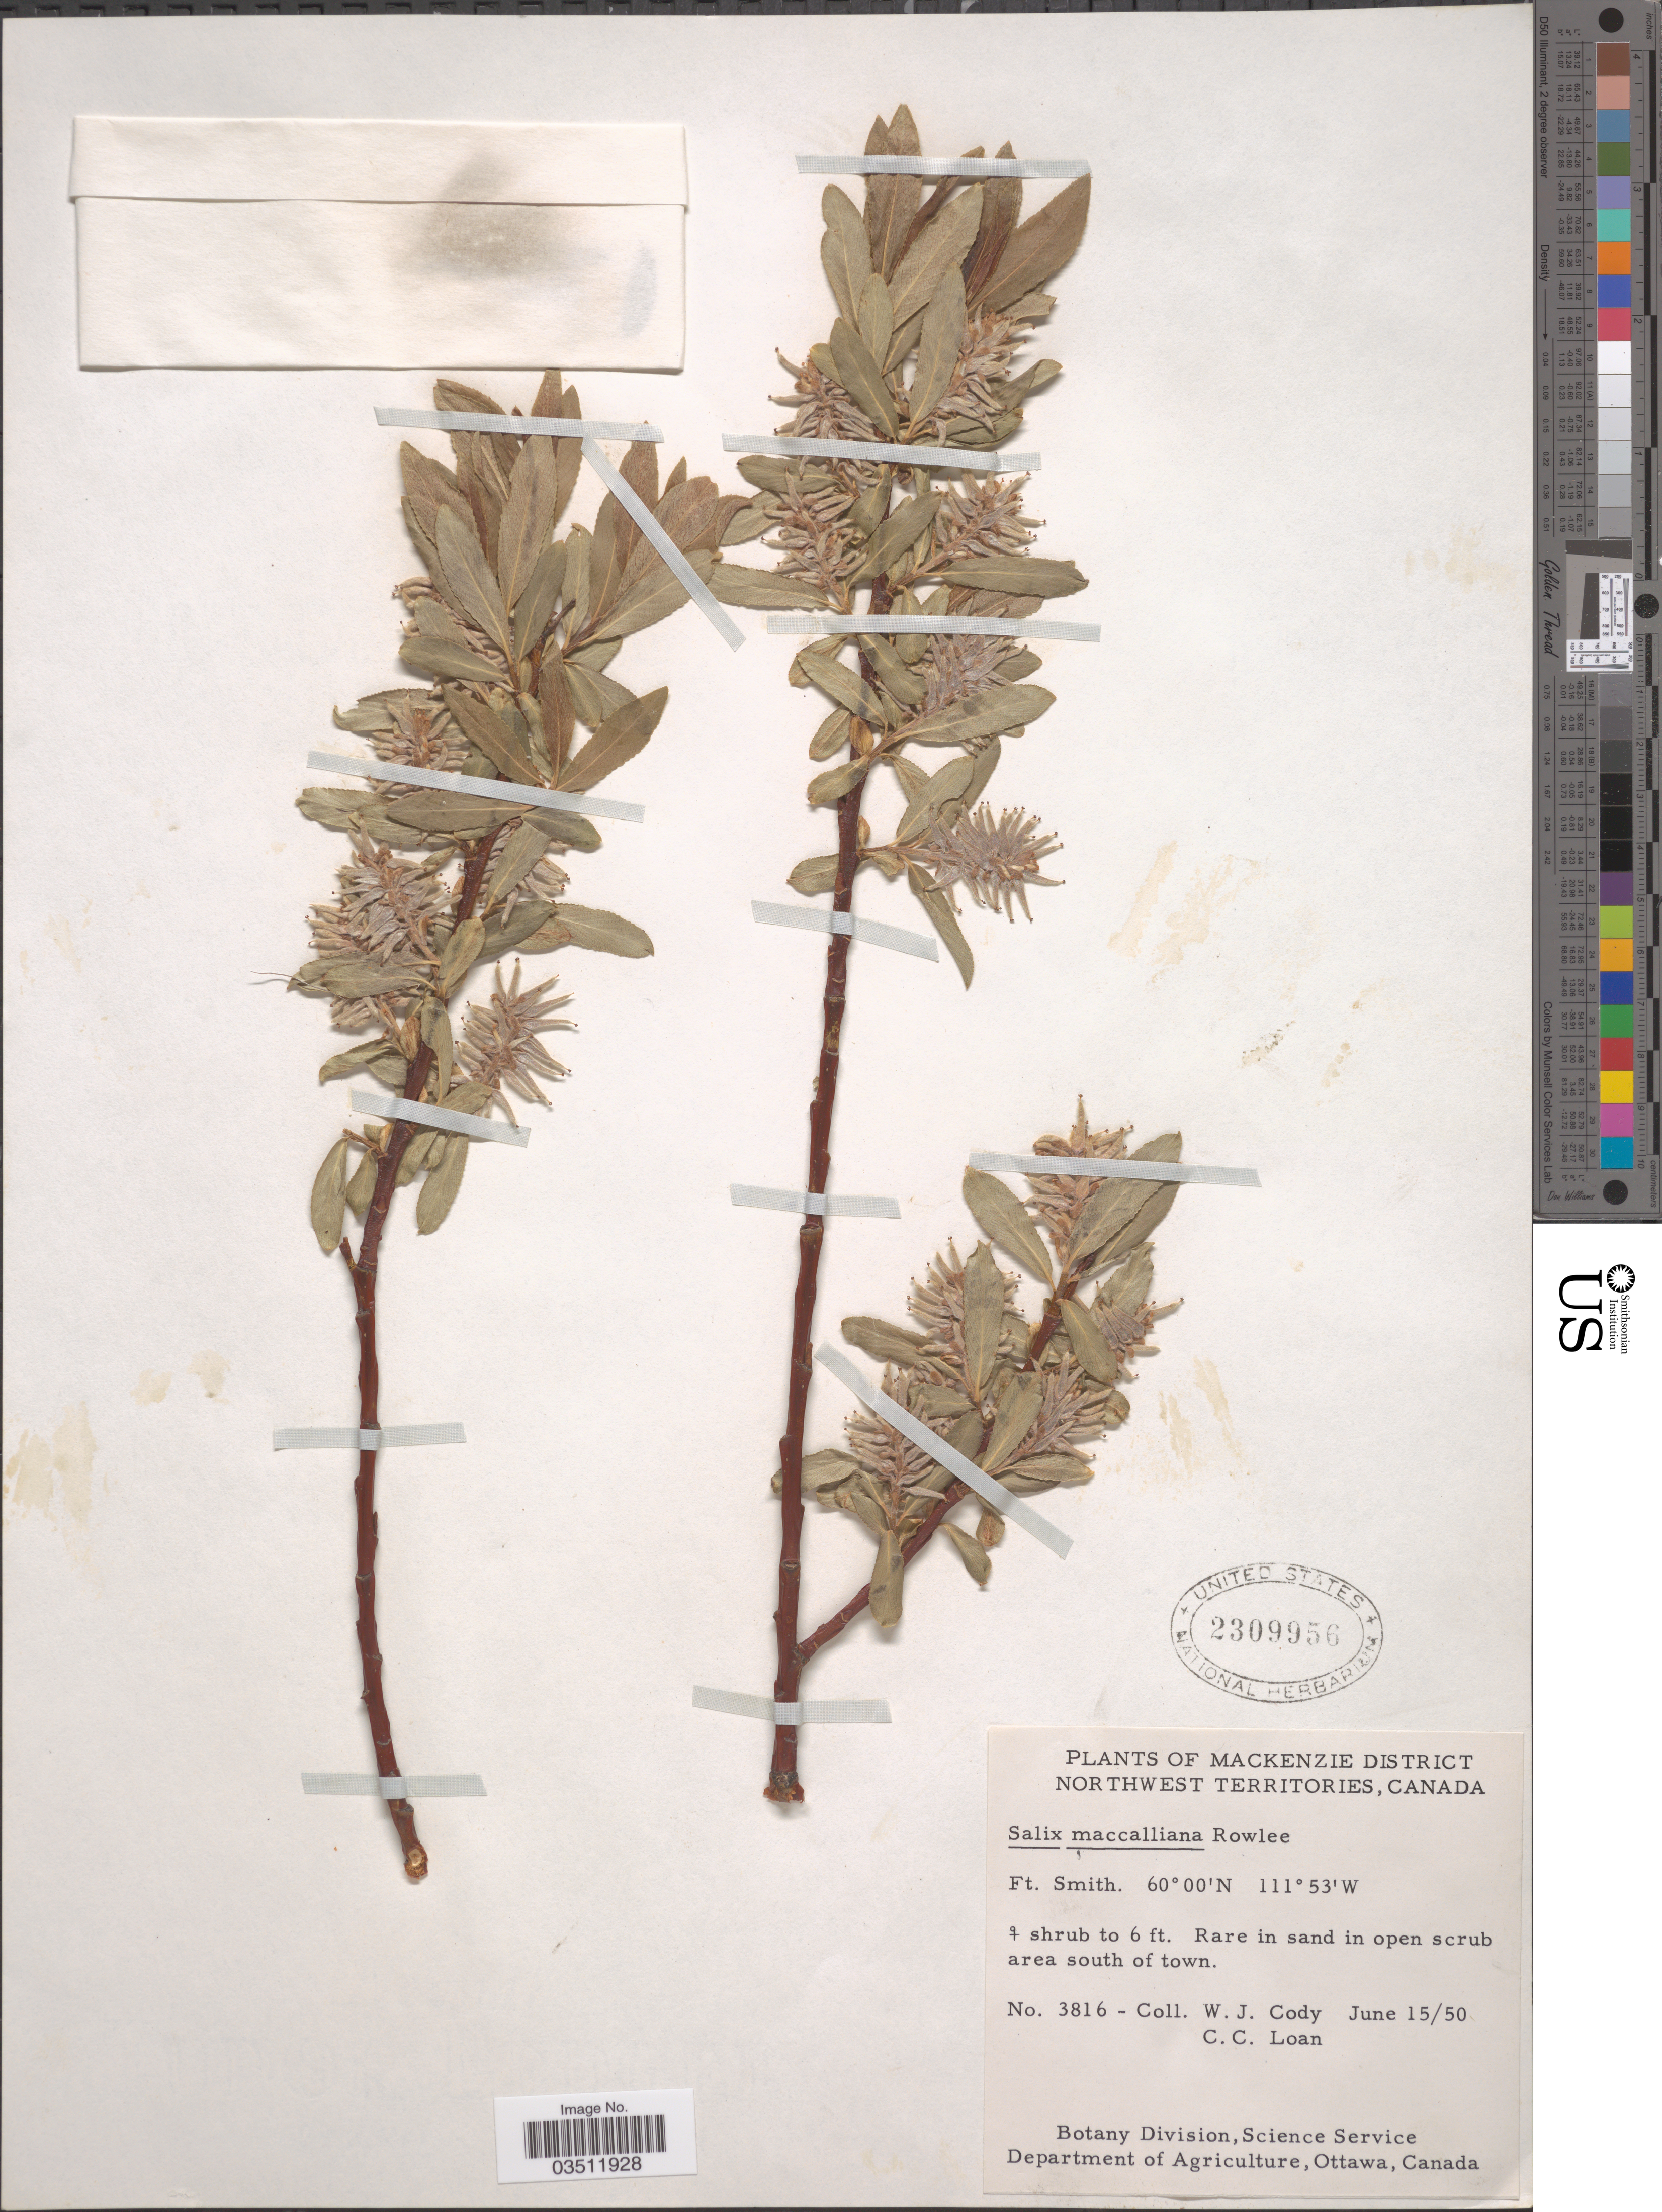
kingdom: Plantae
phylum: Tracheophyta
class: Magnoliopsida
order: Malpighiales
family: Salicaceae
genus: Salix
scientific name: Salix maccalliana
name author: Rowlee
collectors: W. Cody & C. Loan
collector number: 3816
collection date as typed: Transcribed d/m/y: 15/6/50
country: Canada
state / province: Northwest Territories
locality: Mackenzie District. Ft. Smith. In open scrub area south of town.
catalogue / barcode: US 2309956